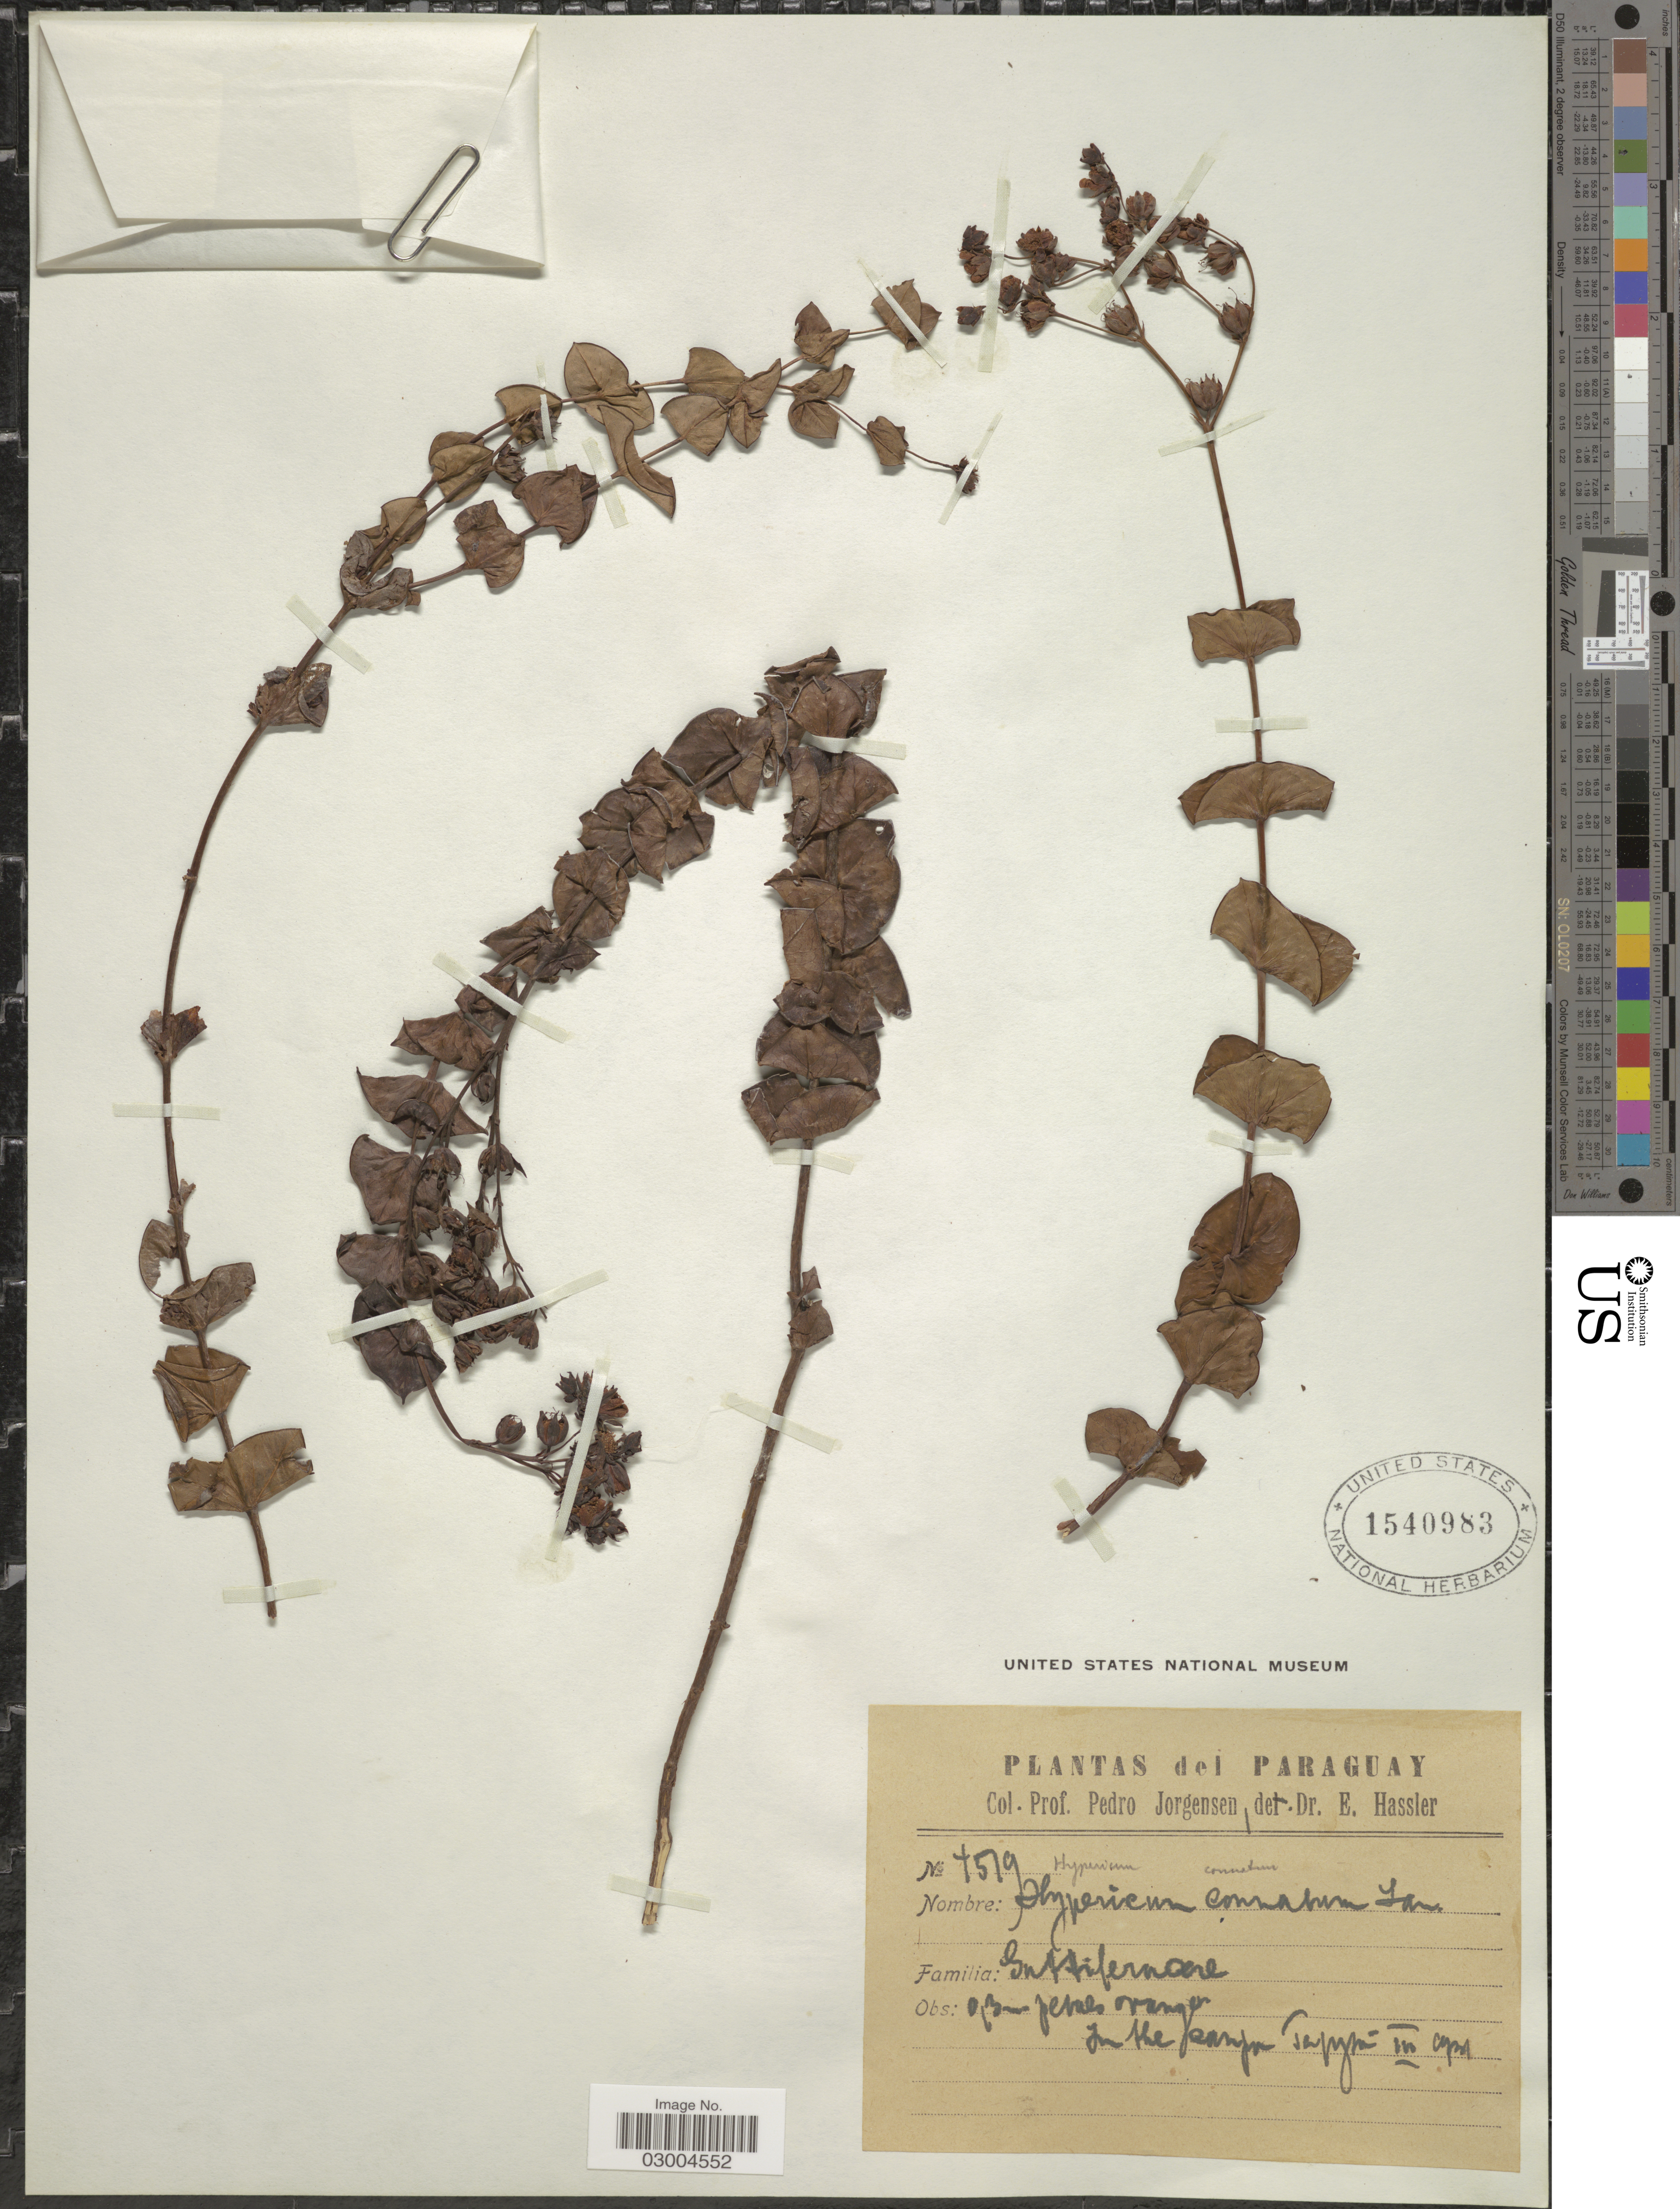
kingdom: Plantae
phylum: Tracheophyta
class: Magnoliopsida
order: Malpighiales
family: Hypericaceae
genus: Hypericum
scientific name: Hypericum connatum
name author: Lam.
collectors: P. Jörgensen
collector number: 4519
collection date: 1931-03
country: Paraguay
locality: In the campo Tapytá.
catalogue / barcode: US 1540983